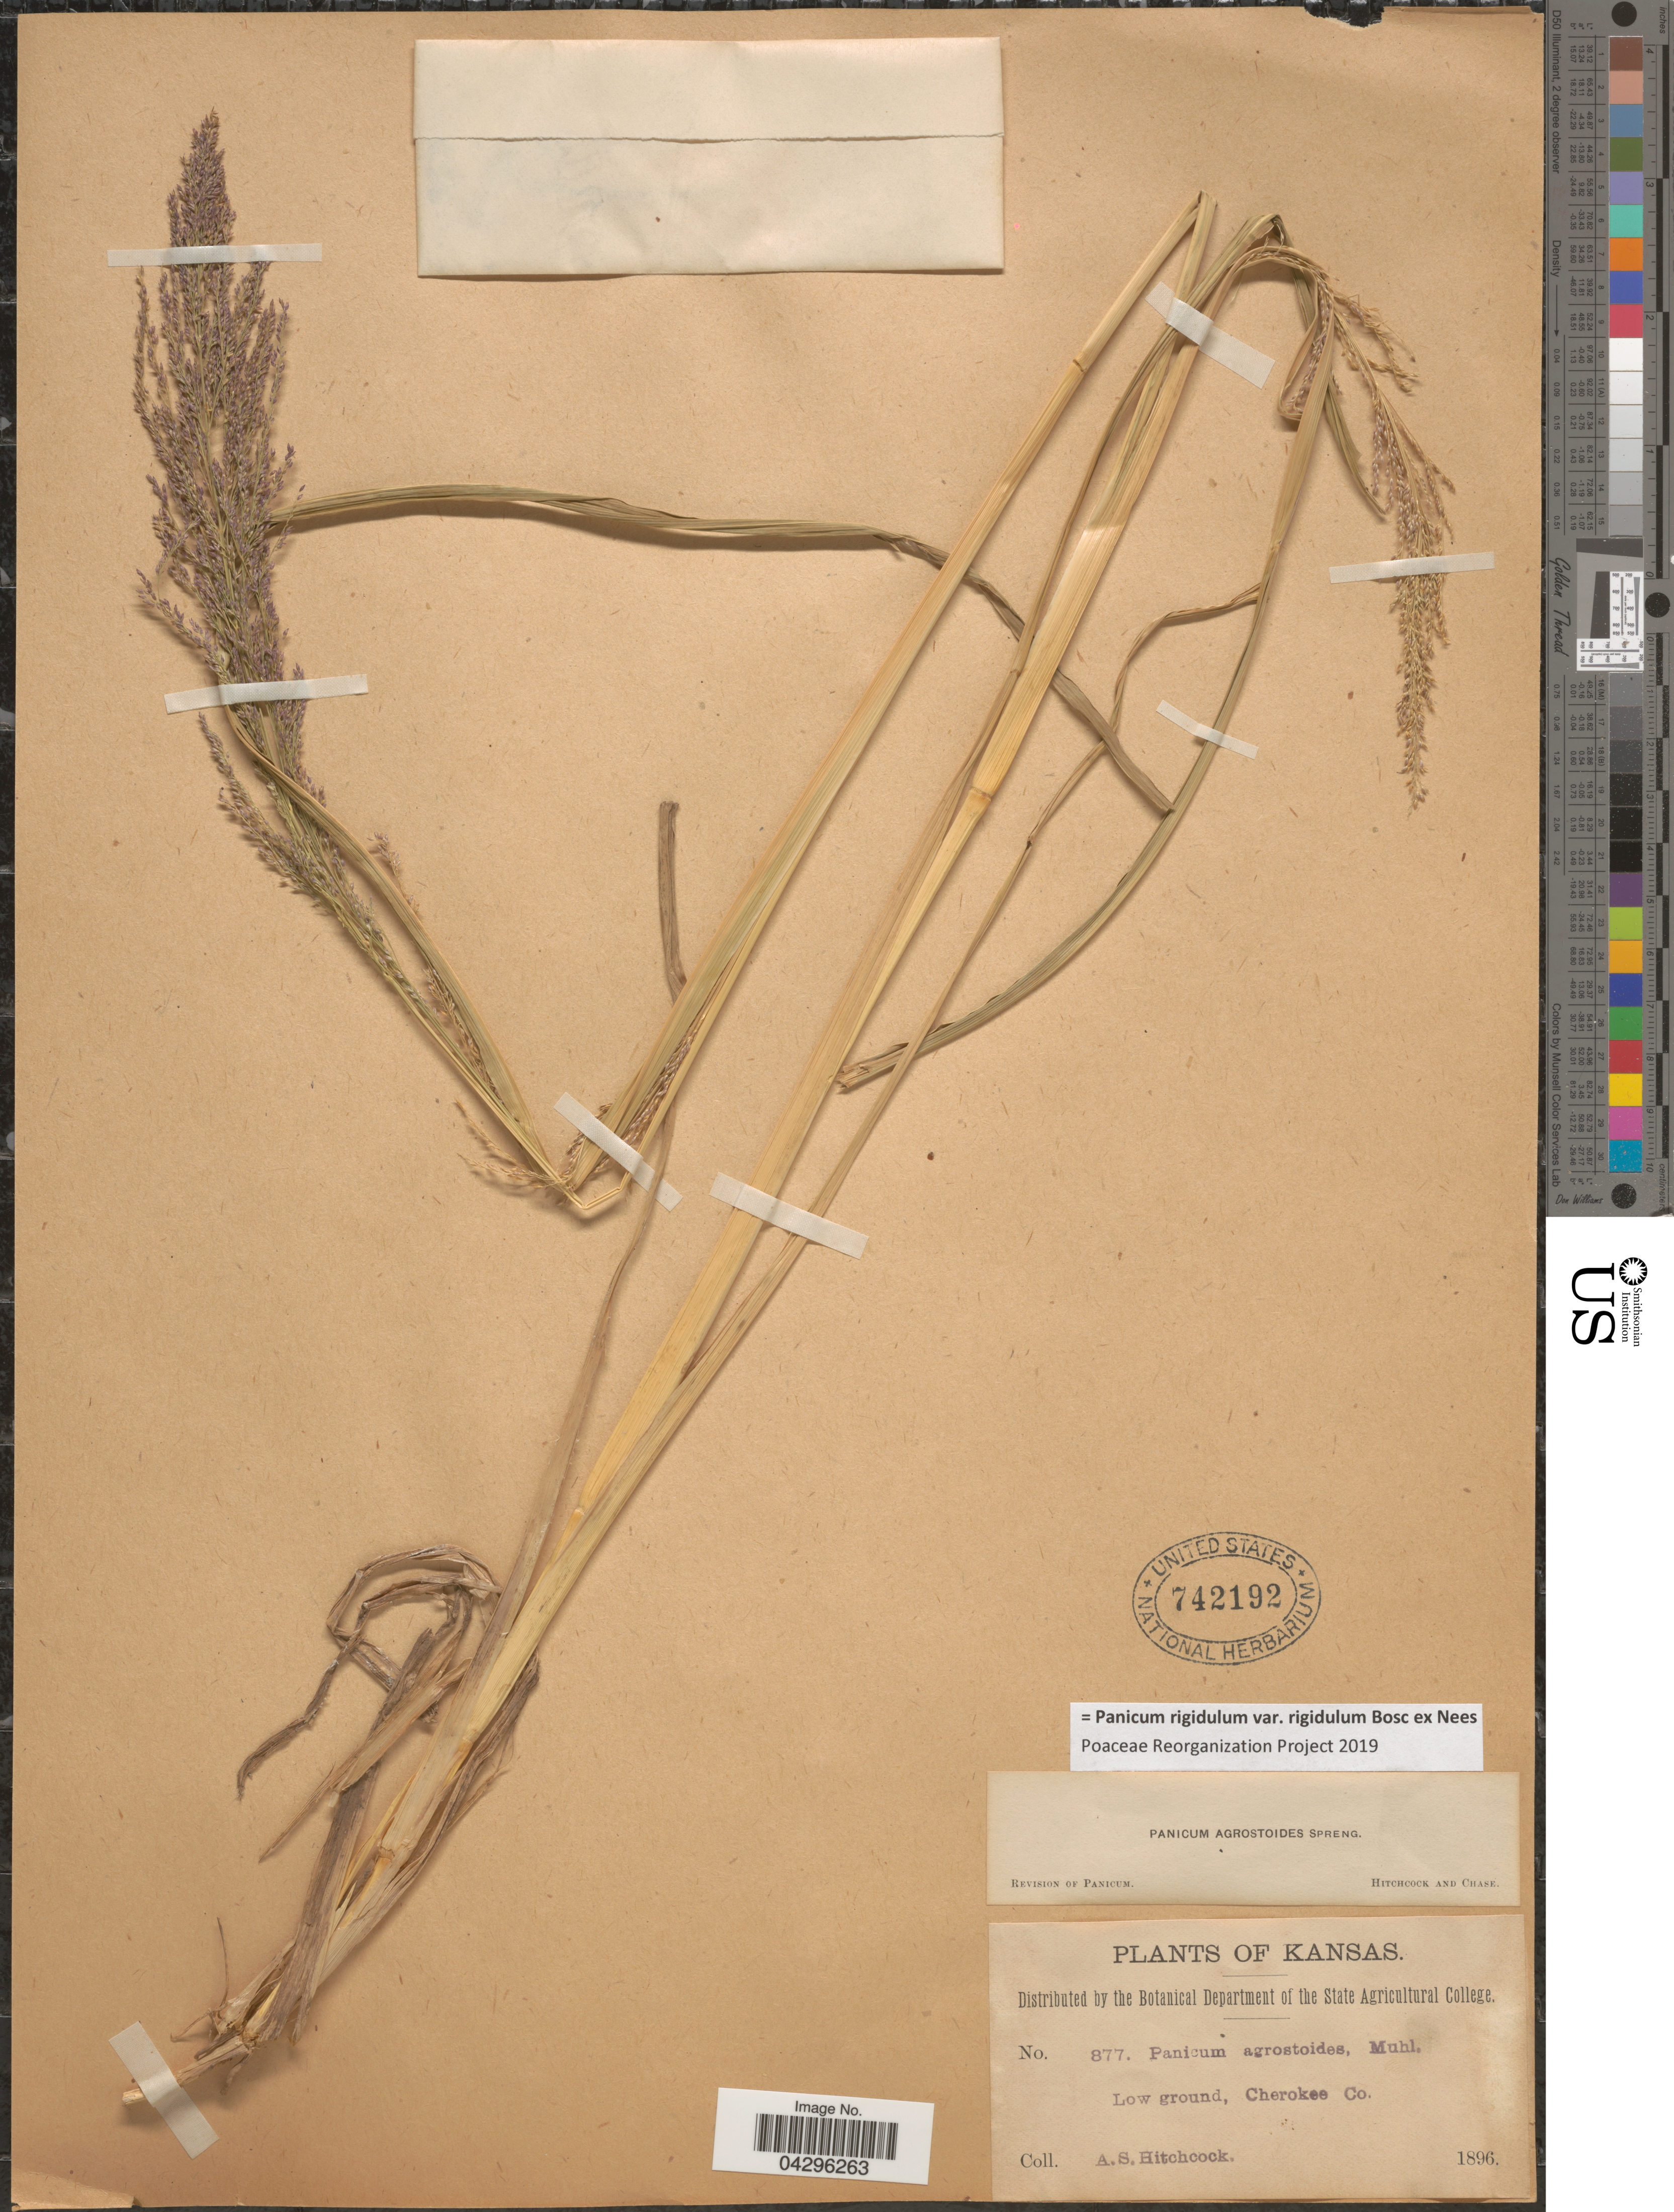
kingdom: Plantae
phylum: Tracheophyta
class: Liliopsida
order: Poales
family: Poaceae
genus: Panicum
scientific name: Panicum rigidulum var. rigidulum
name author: Bosc ex Nees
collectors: A. S. Hitchcock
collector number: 877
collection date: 1896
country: United States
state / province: Kansas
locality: Low ground, Cherokee Co.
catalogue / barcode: US 742192